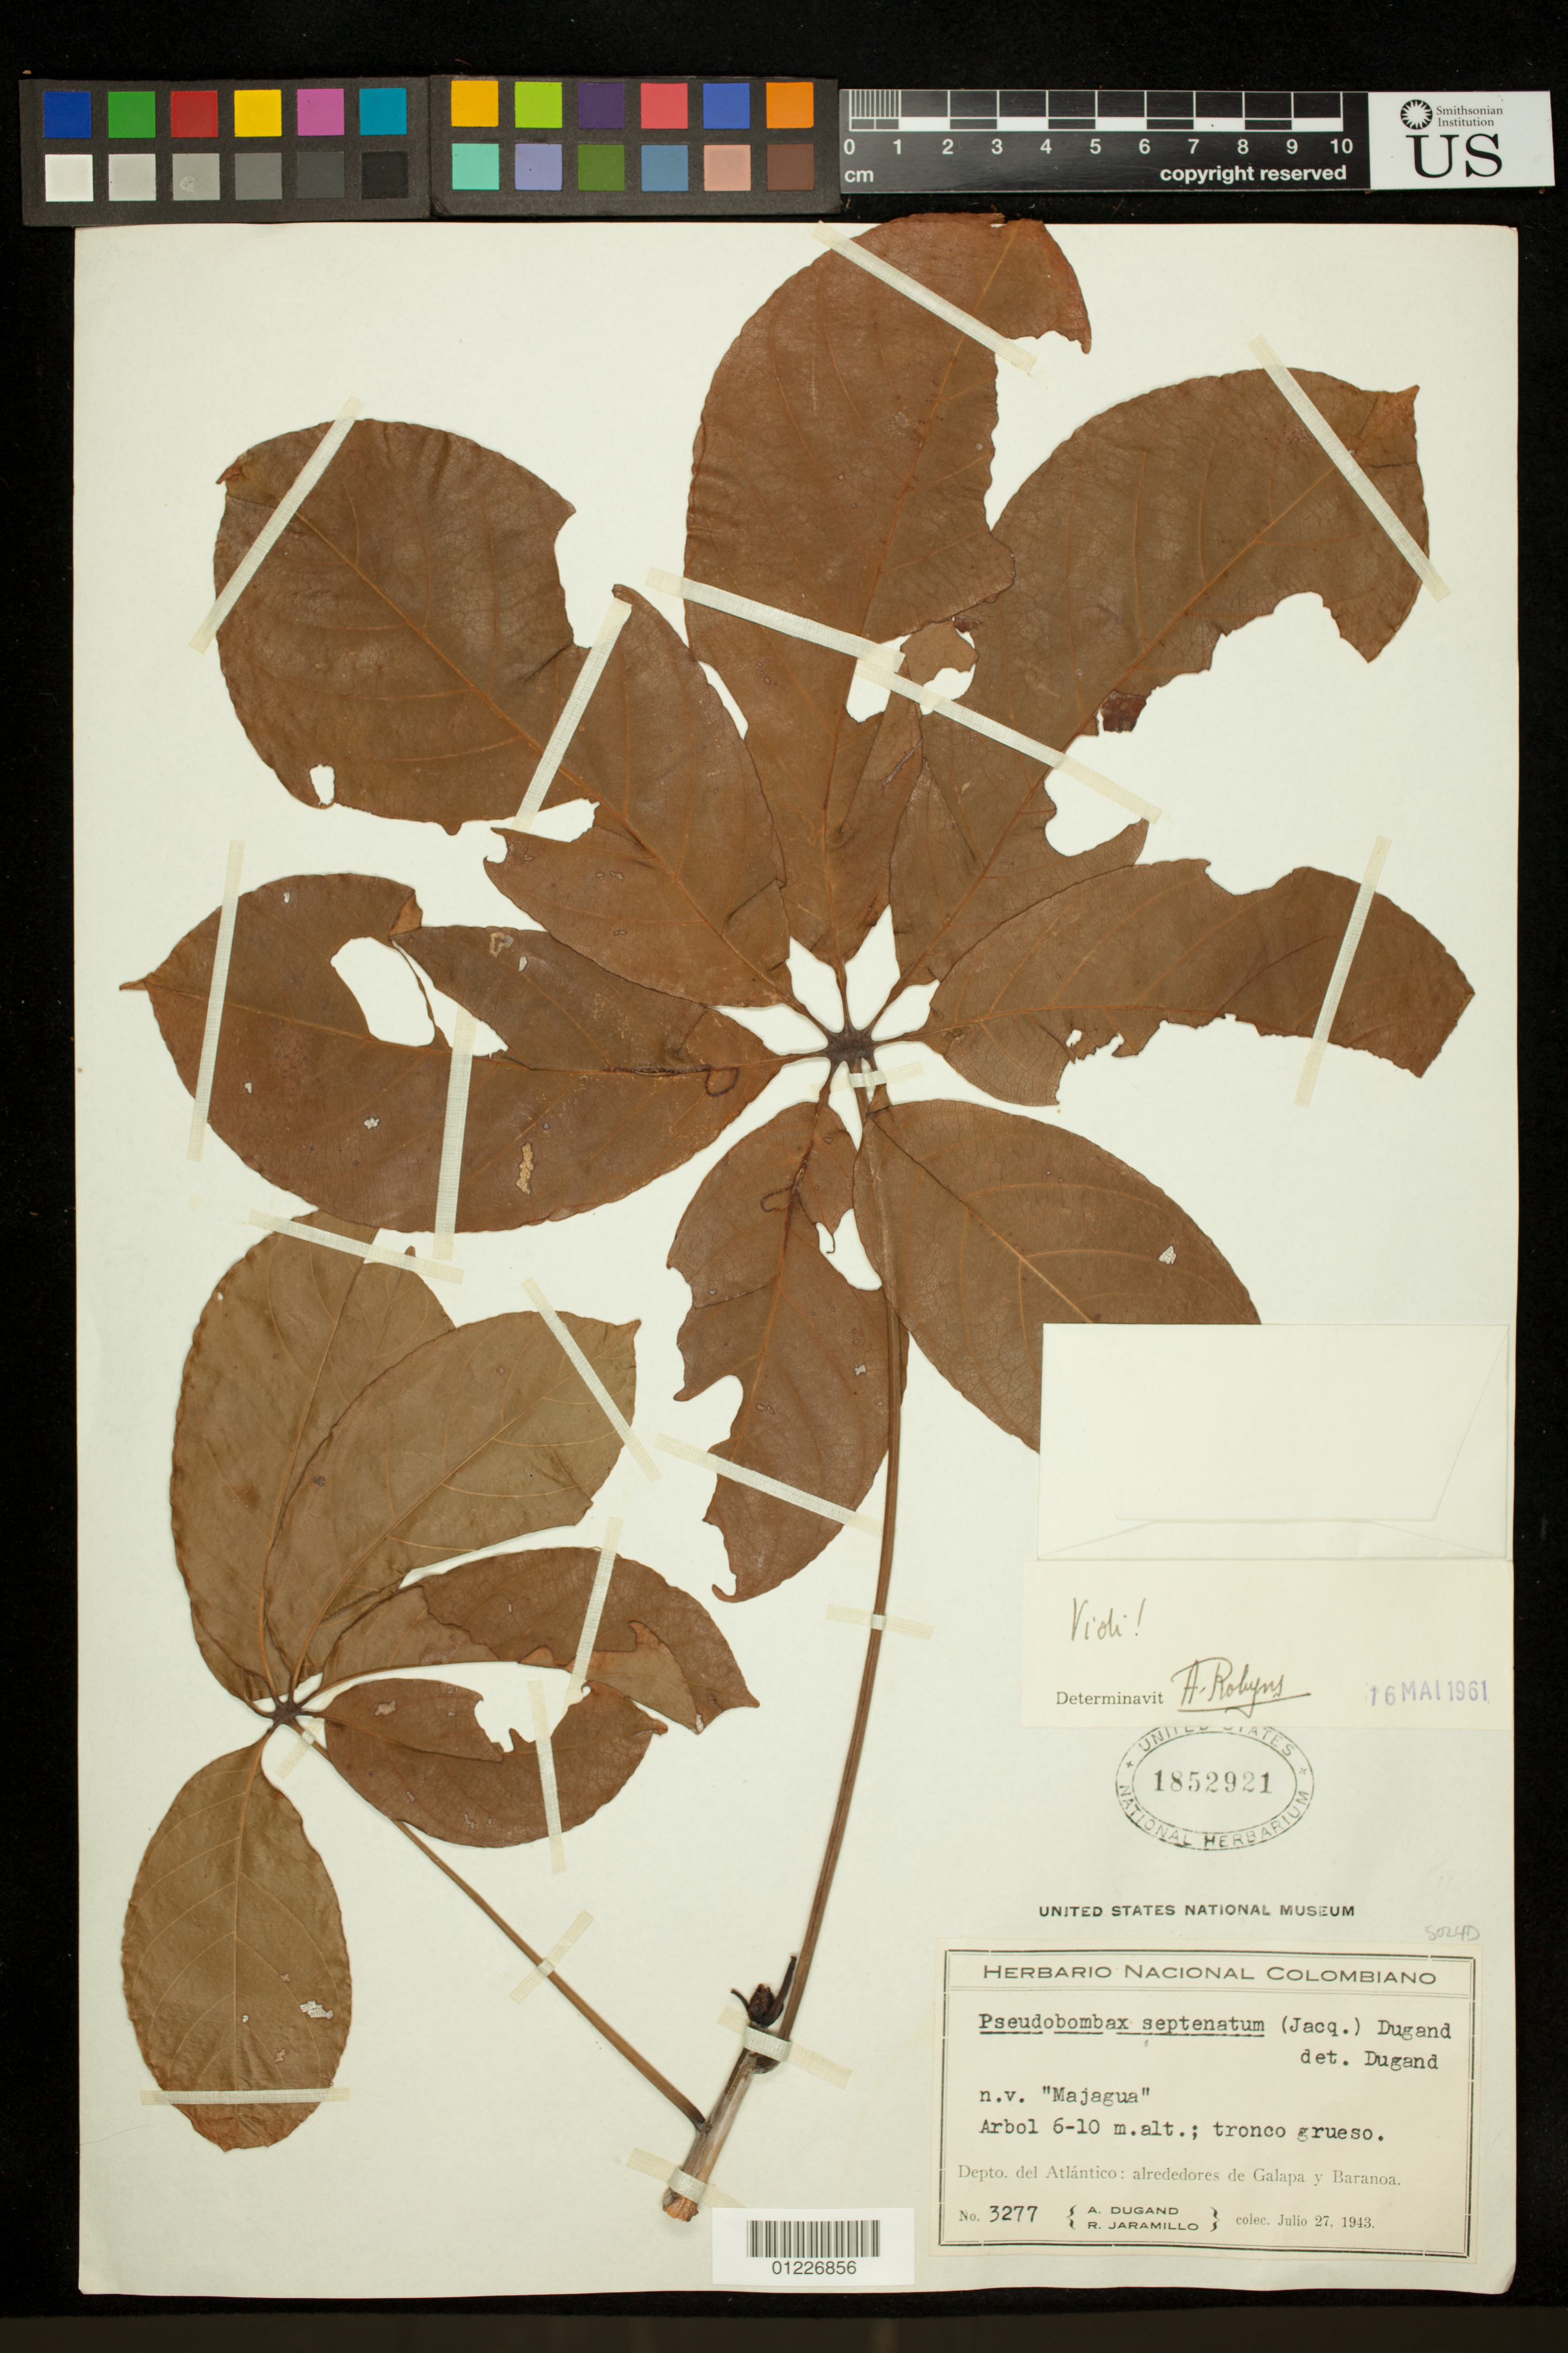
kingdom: Plantae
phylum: Tracheophyta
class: Magnoliopsida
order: Malvales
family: Malvaceae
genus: Pseudobombax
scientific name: Pseudobombax septenatum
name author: (Jacq.) Dugand G.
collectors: A. Dugand & R. Jaramillo M.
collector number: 3277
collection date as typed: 27 Jul 1943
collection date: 1943-07-27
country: Colombia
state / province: Atlántico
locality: Alrededores de Galapa y Baranoa.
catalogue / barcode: US 1852921